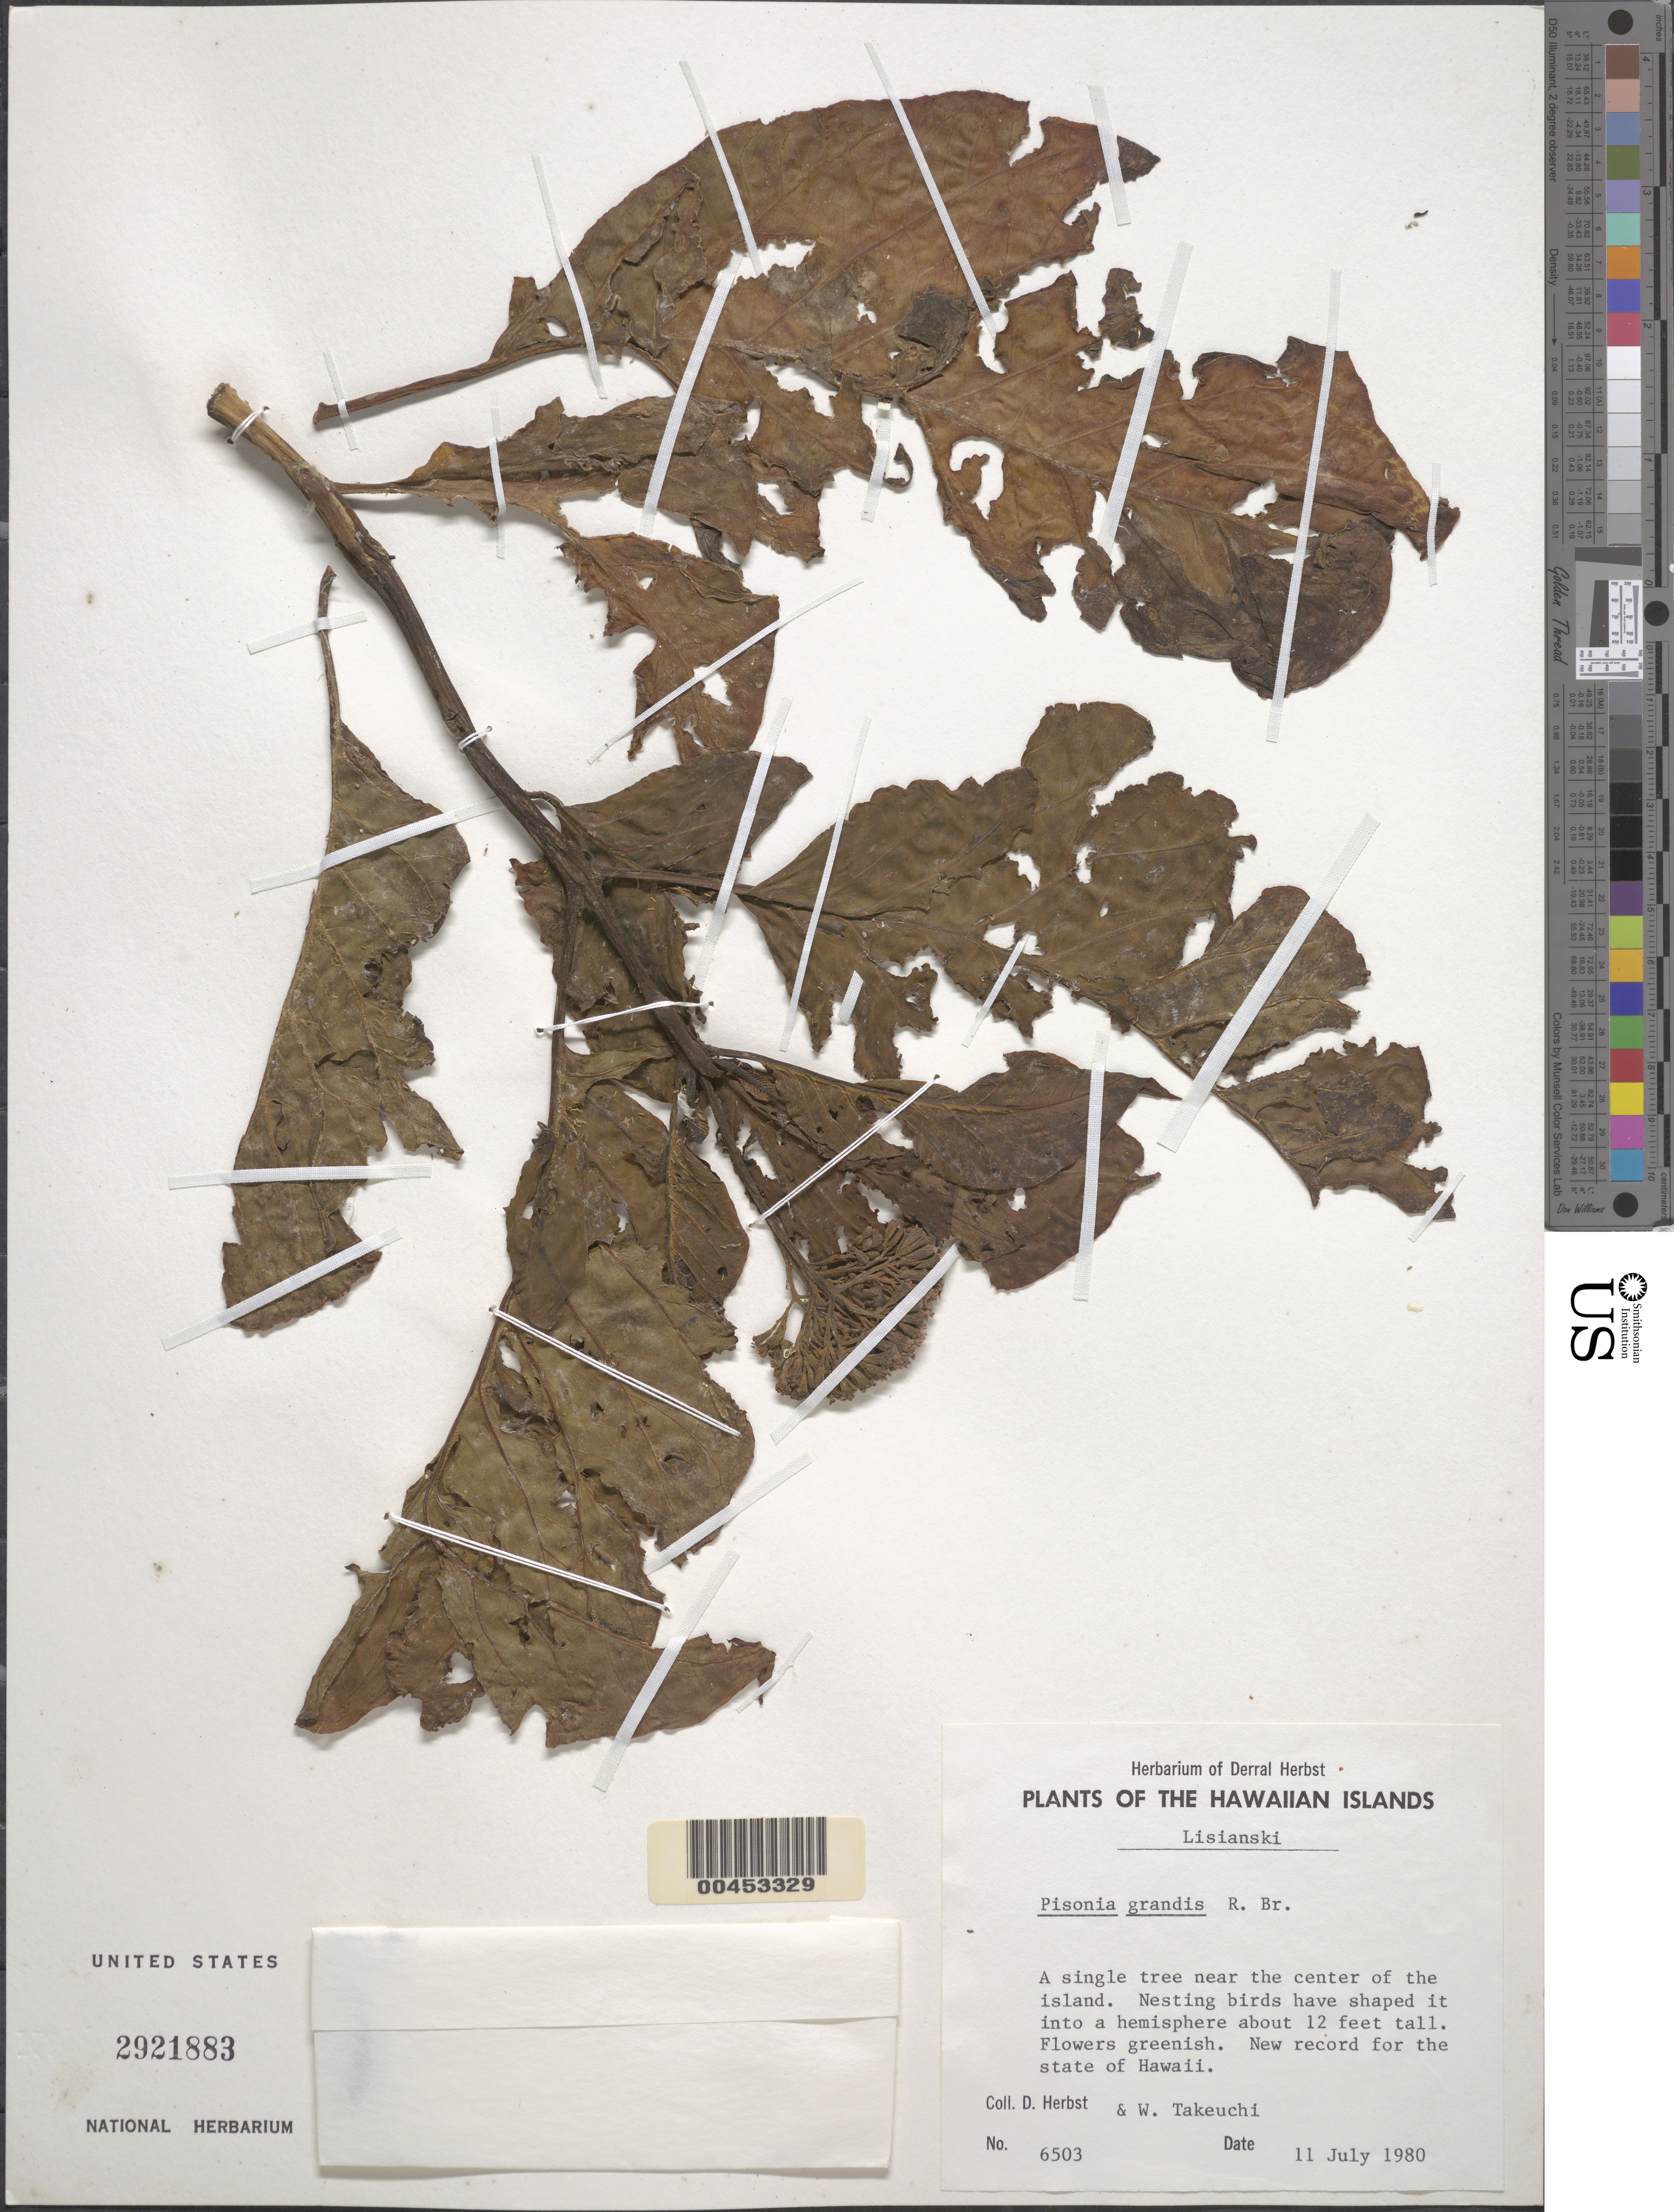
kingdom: Plantae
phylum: Tracheophyta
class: Magnoliopsida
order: Caryophyllales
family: Nyctaginaceae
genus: Pisonia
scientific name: Pisonia grandis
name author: R. Br.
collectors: D. R. Herbst & W. N. Takeuchi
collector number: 6503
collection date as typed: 11 Jul 1980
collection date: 1980-07-11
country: United States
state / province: Hawaii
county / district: Honolulu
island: Lisianski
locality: Near the center of the island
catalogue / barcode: US 2921883